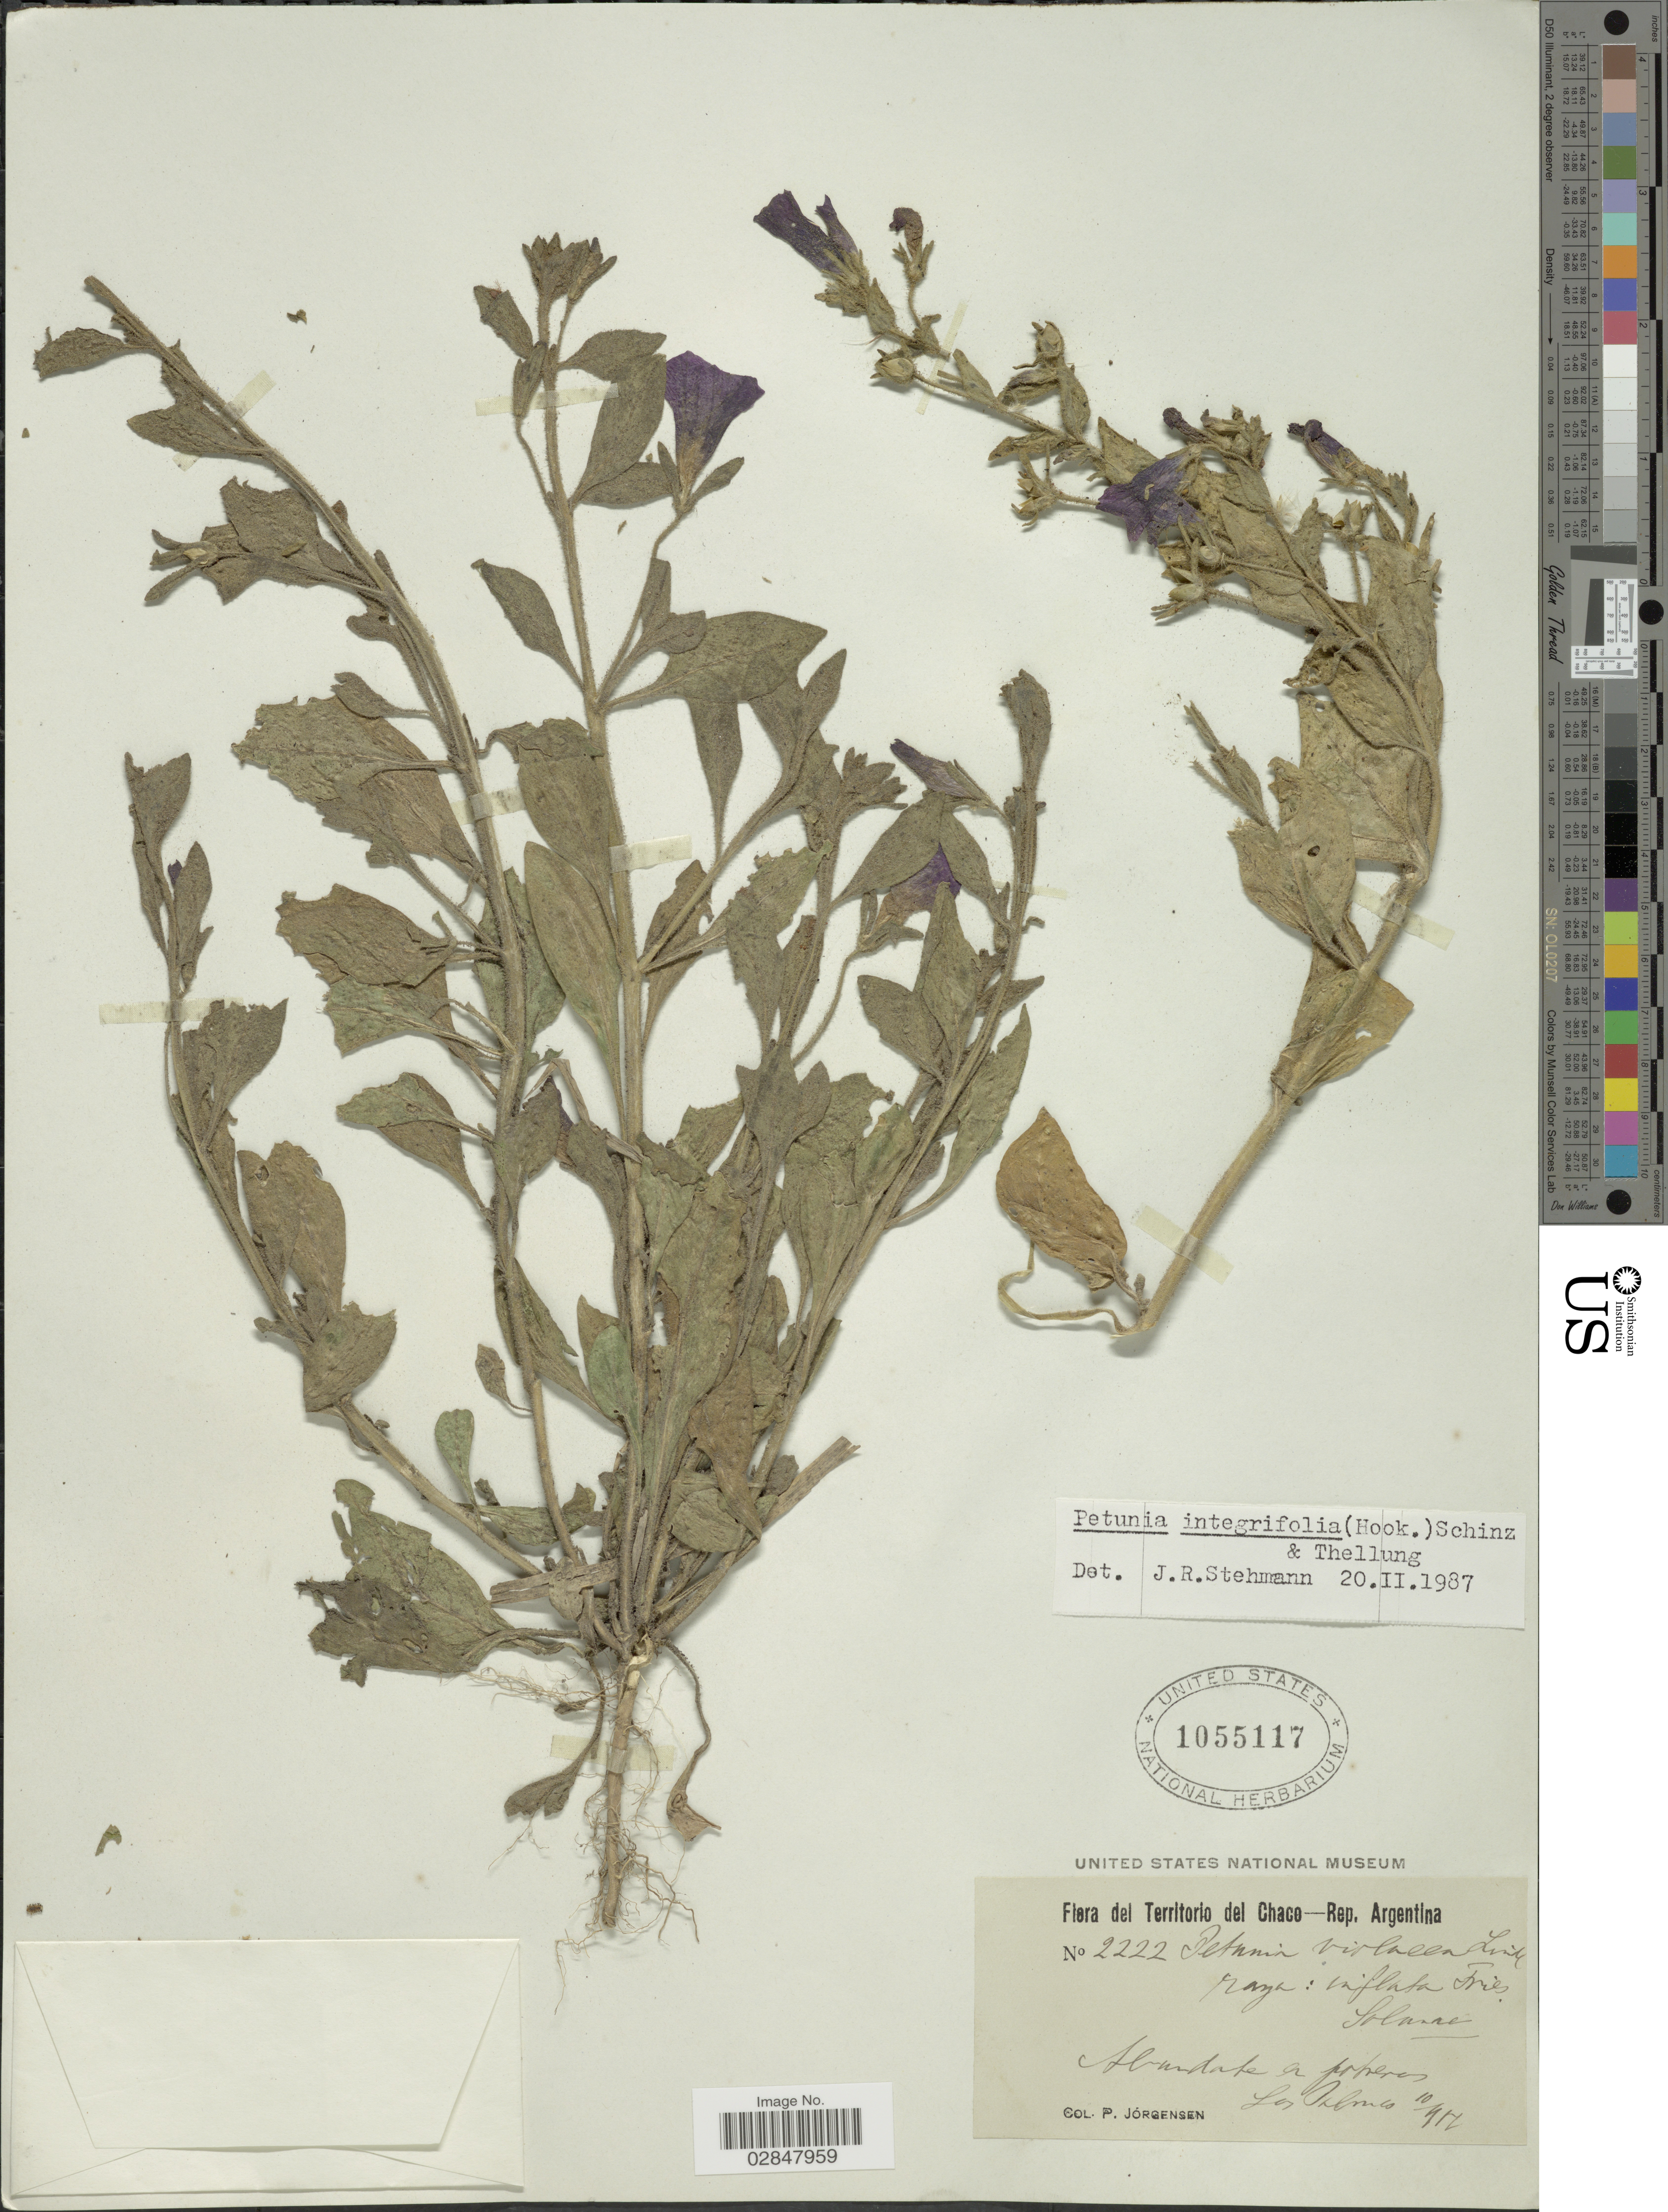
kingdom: Plantae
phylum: Tracheophyta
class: Magnoliopsida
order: Solanales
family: Solanaceae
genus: Petunia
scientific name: Petunia integrifolia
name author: (Hook.) Schinz & Thell.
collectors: P. Jörgensen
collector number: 2222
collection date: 1917-10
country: Argentina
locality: Territorio del Chaco, Abudate a properos Las Palmas.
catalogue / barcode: US 1055117